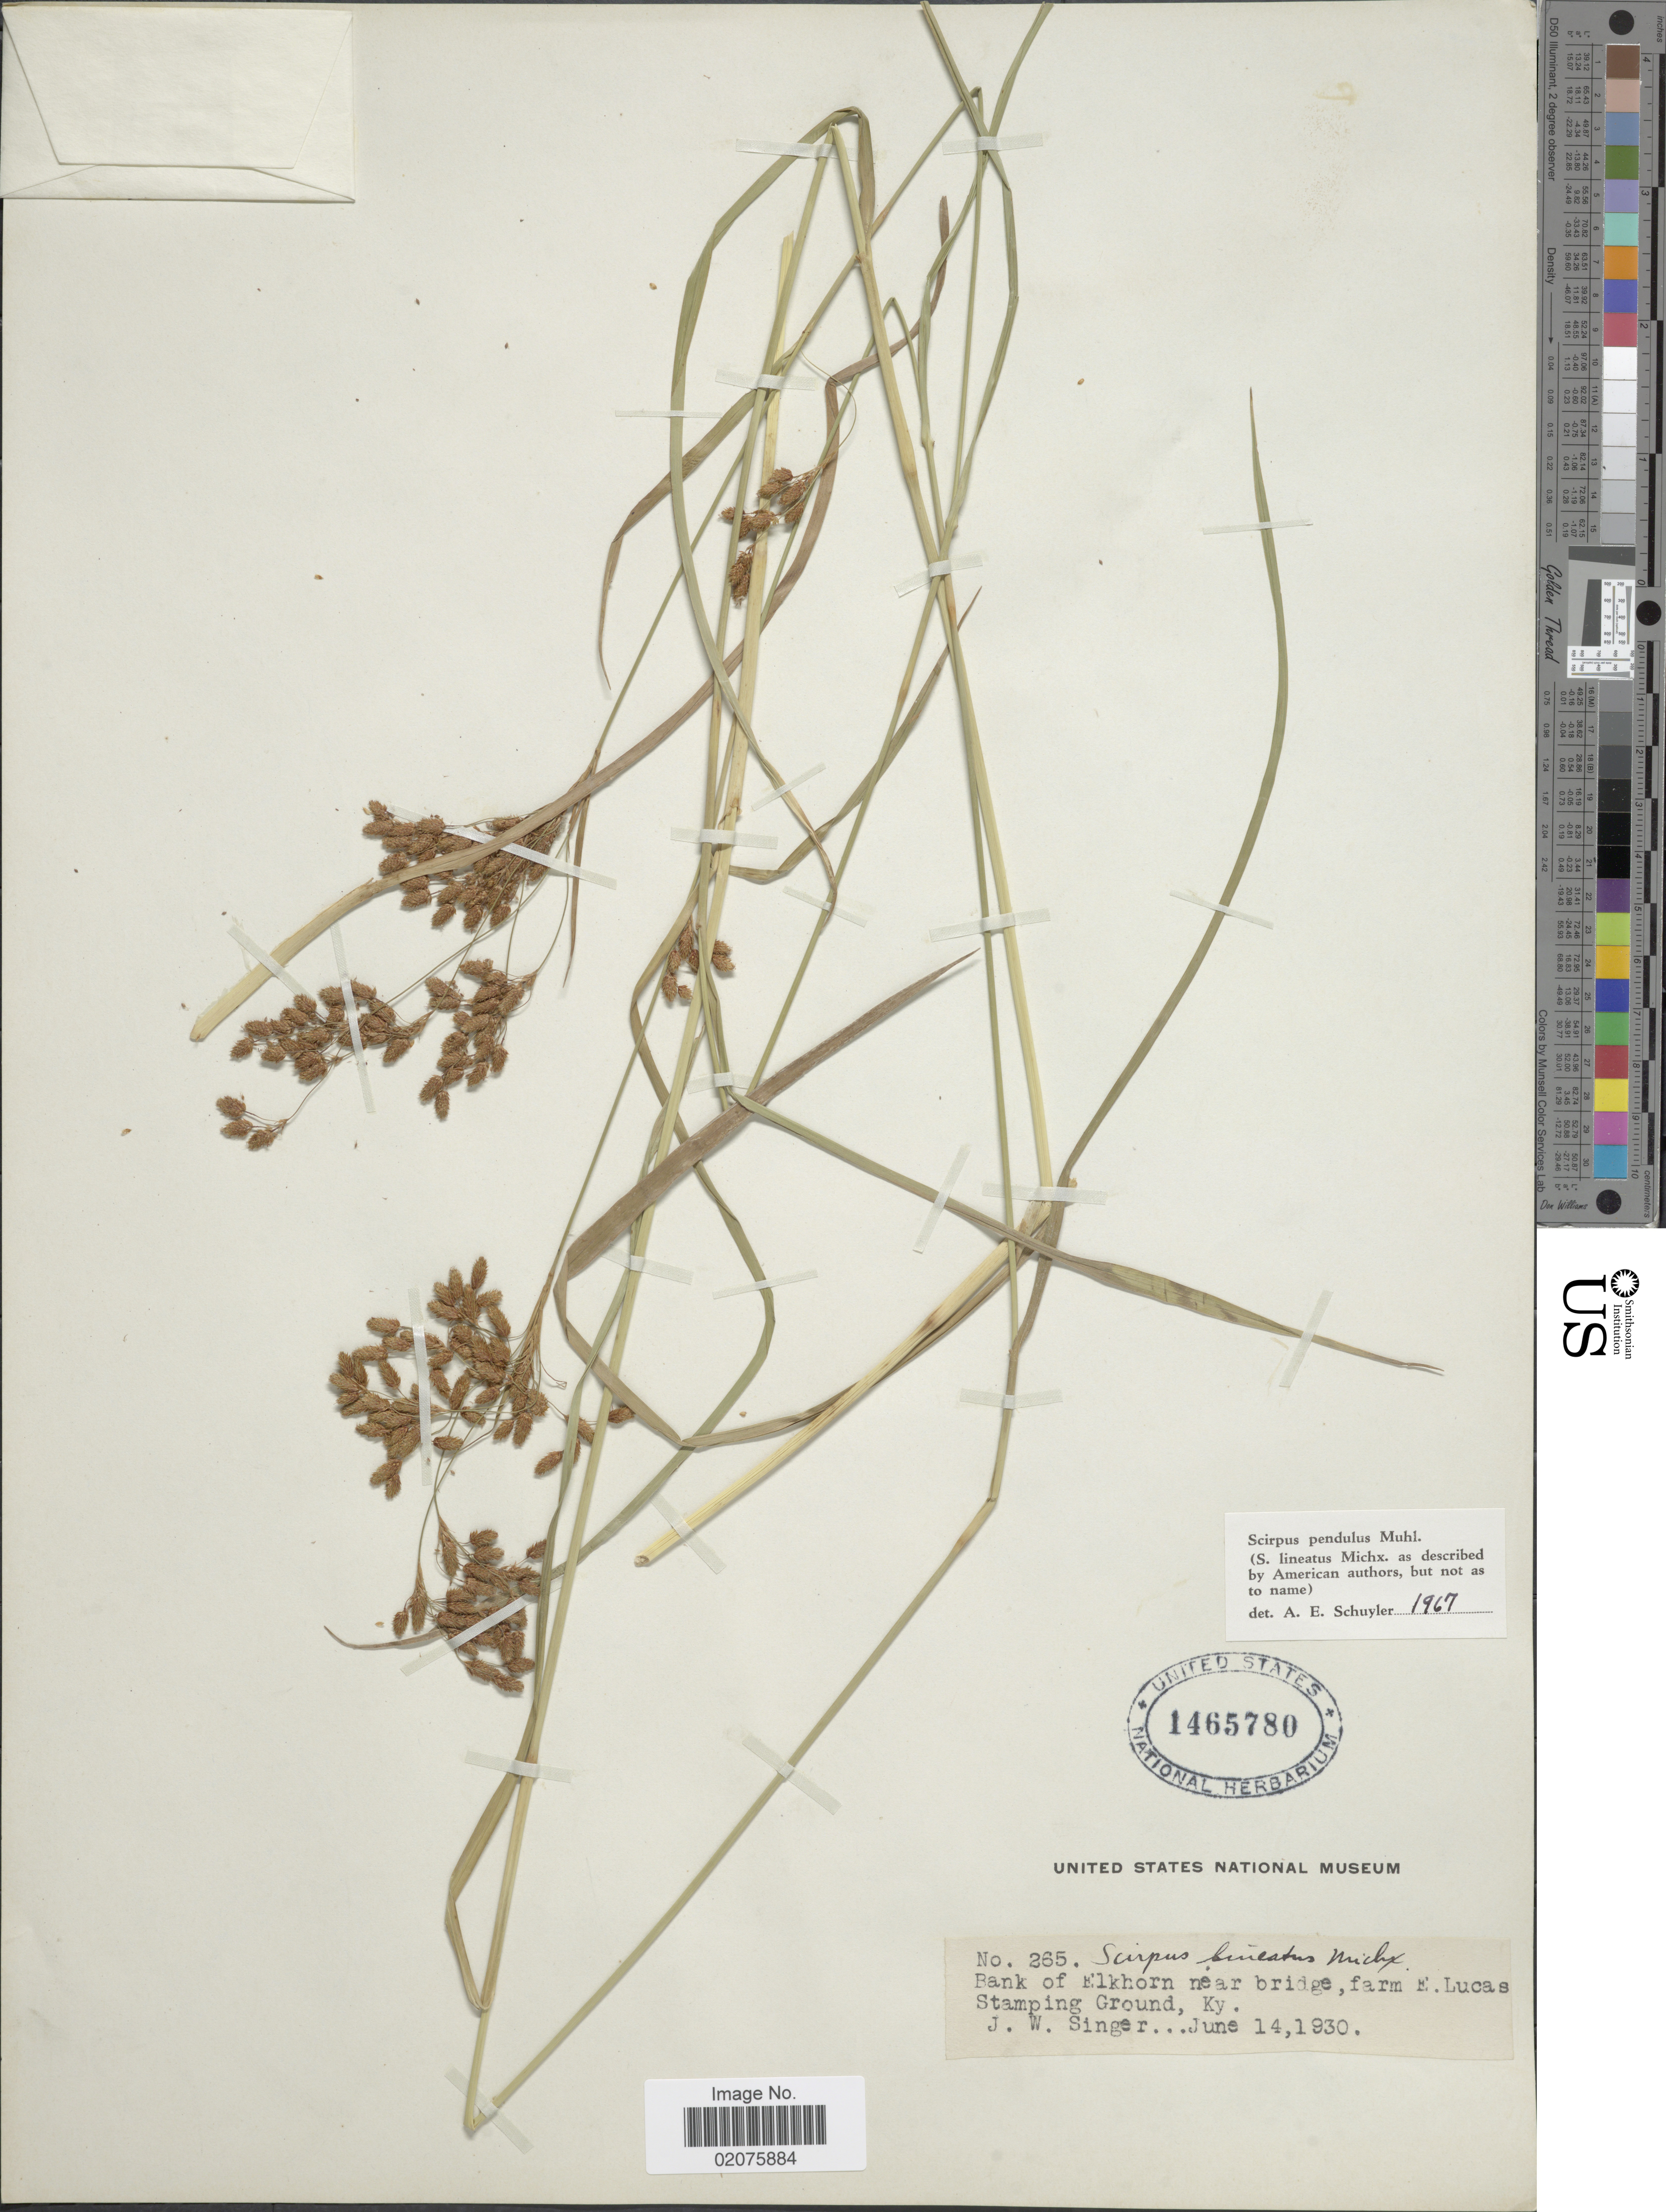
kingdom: Plantae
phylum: Tracheophyta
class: Liliopsida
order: Poales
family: Cyperaceae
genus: Scirpus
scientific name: Scirpus pendulus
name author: Muhl.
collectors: J. EW. Singer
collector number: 265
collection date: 1930-06-14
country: United States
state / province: Kentucky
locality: Bank of Elkhorn near bridge, farm E. Lucas Stamping Ground, Ky.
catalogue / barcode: US 1465780